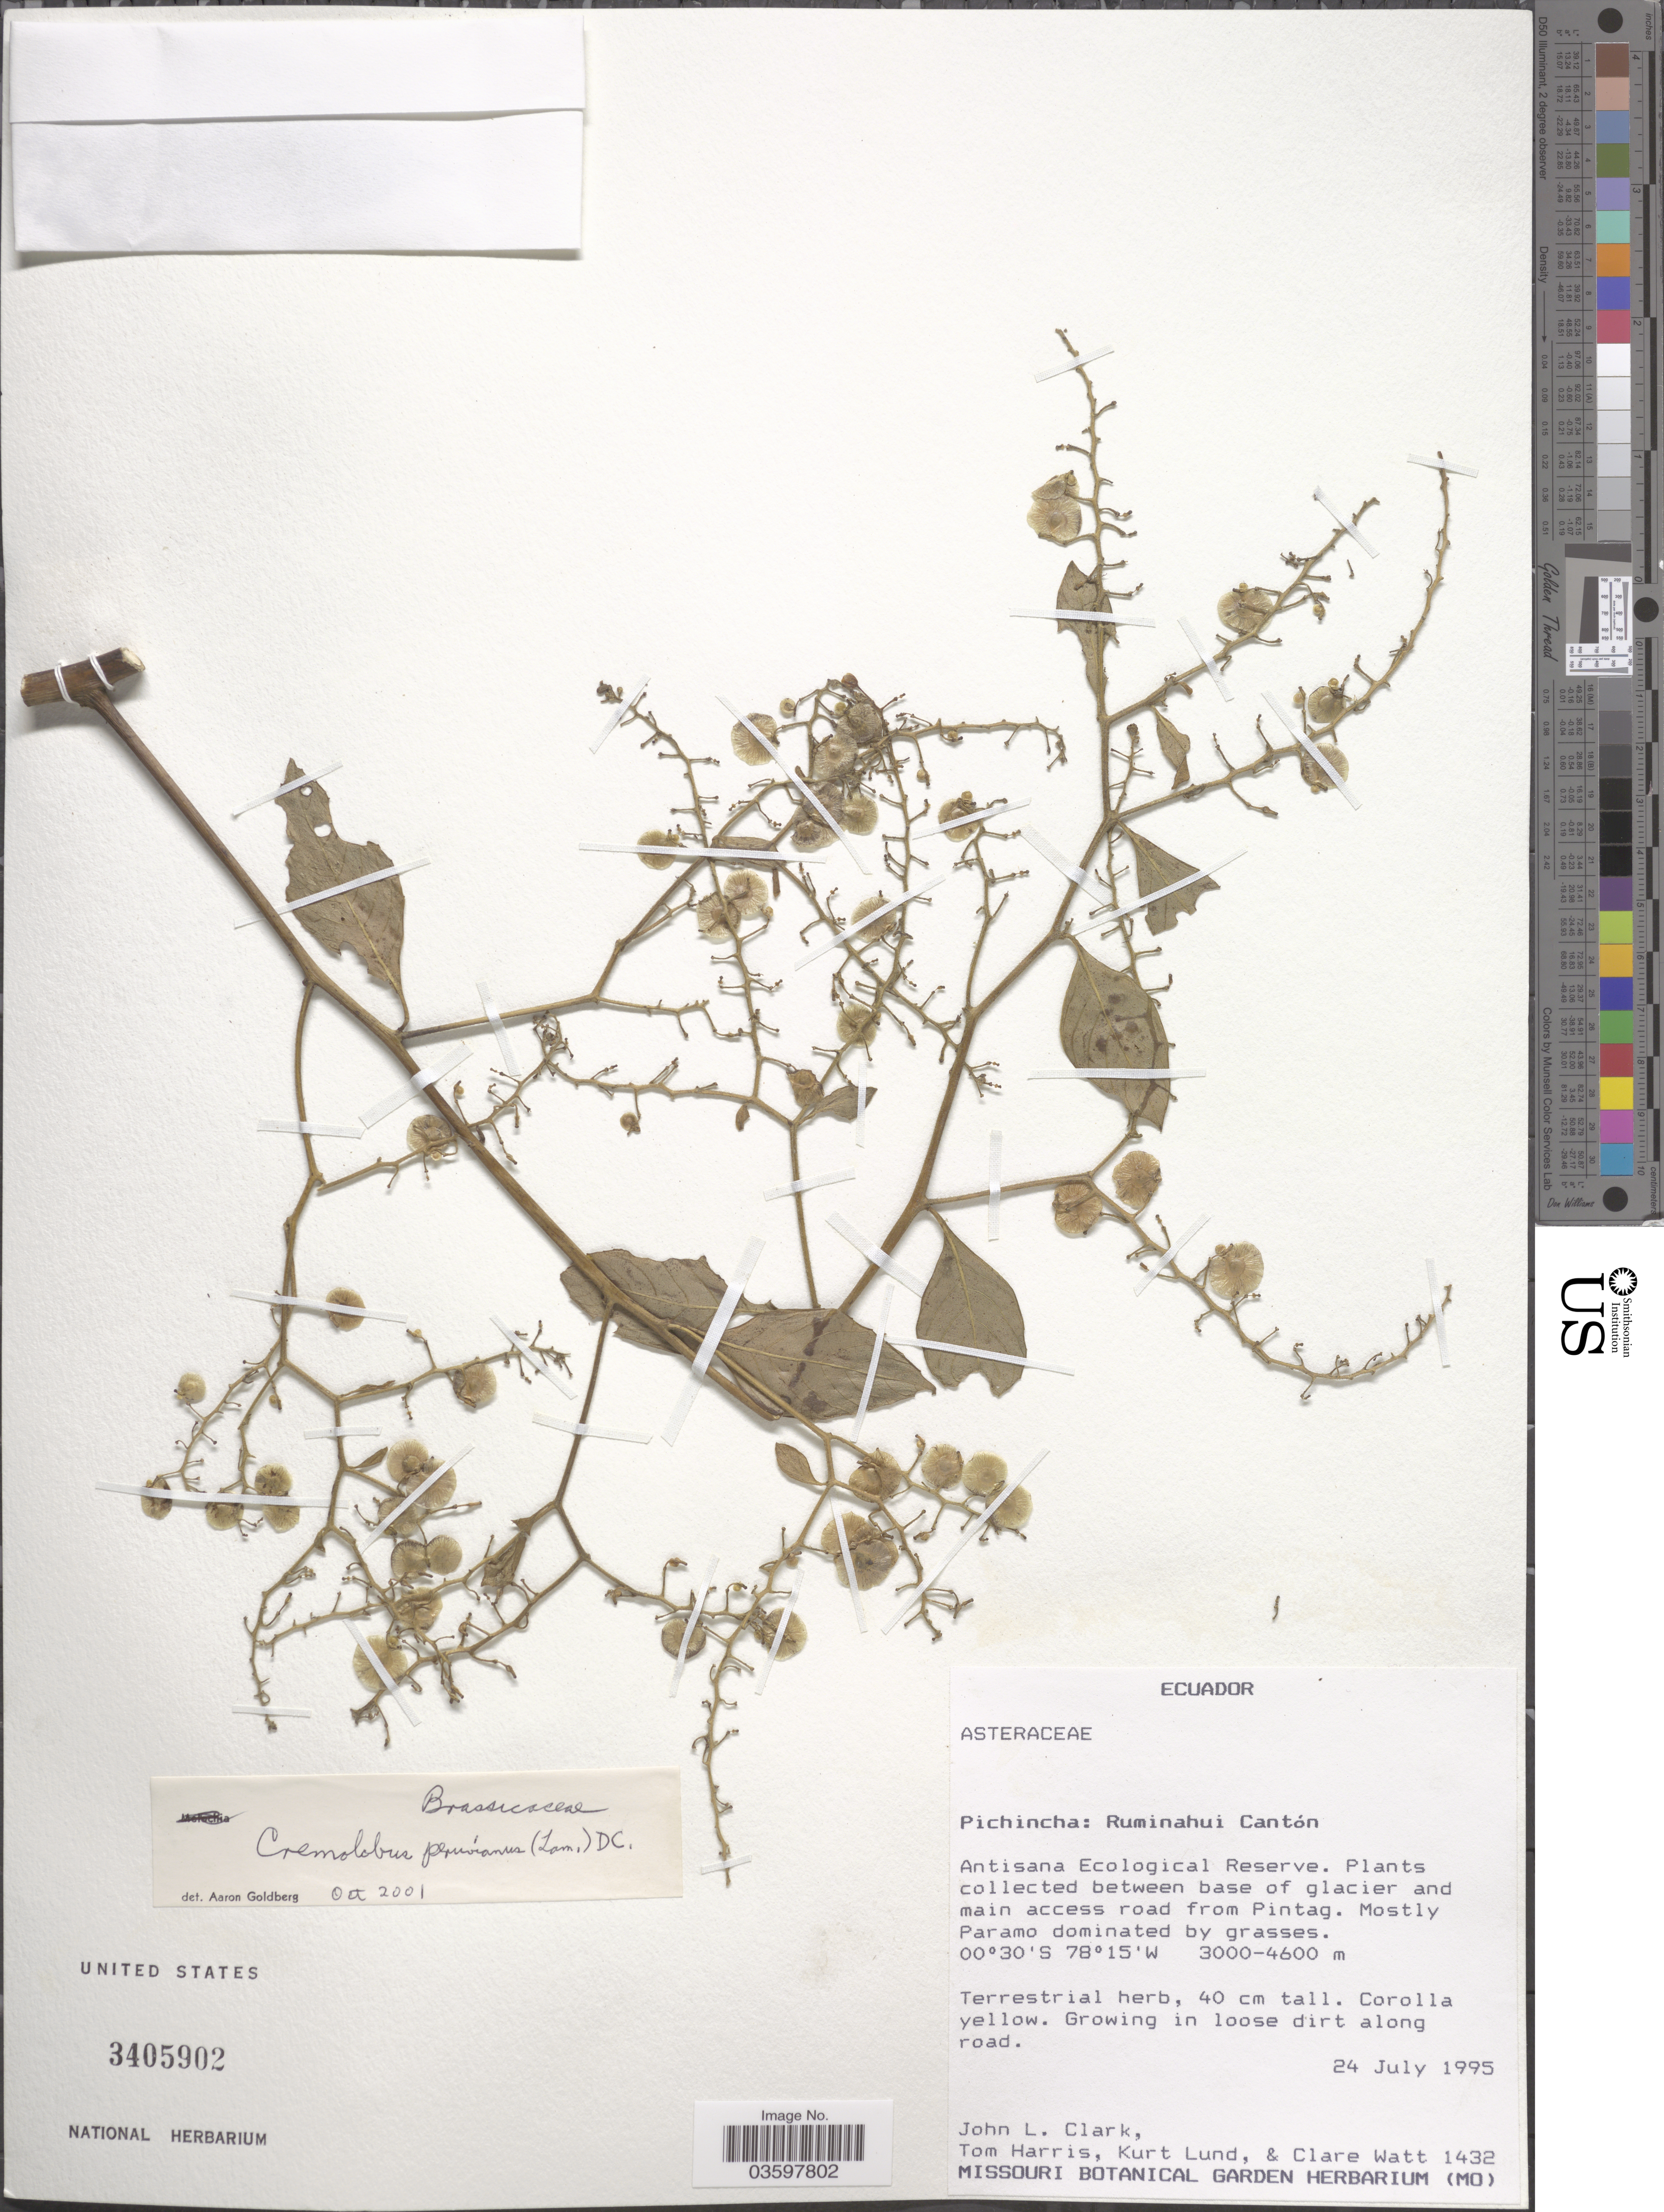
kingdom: Plantae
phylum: Tracheophyta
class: Magnoliopsida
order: Brassicales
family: Brassicaceae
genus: Cremolobus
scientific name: Cremolobus peruvianus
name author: (Lam.) DC.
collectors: J. L. Clark, T. Harris, K. Lund & C. Watt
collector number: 1432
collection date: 1995-07-24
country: Ecuador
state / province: Pichincha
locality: Ruminahui Cantón. Antisana Ecological Reserve. Between base of glacier and main access road from Pintag.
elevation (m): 3000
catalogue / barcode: US 3405902